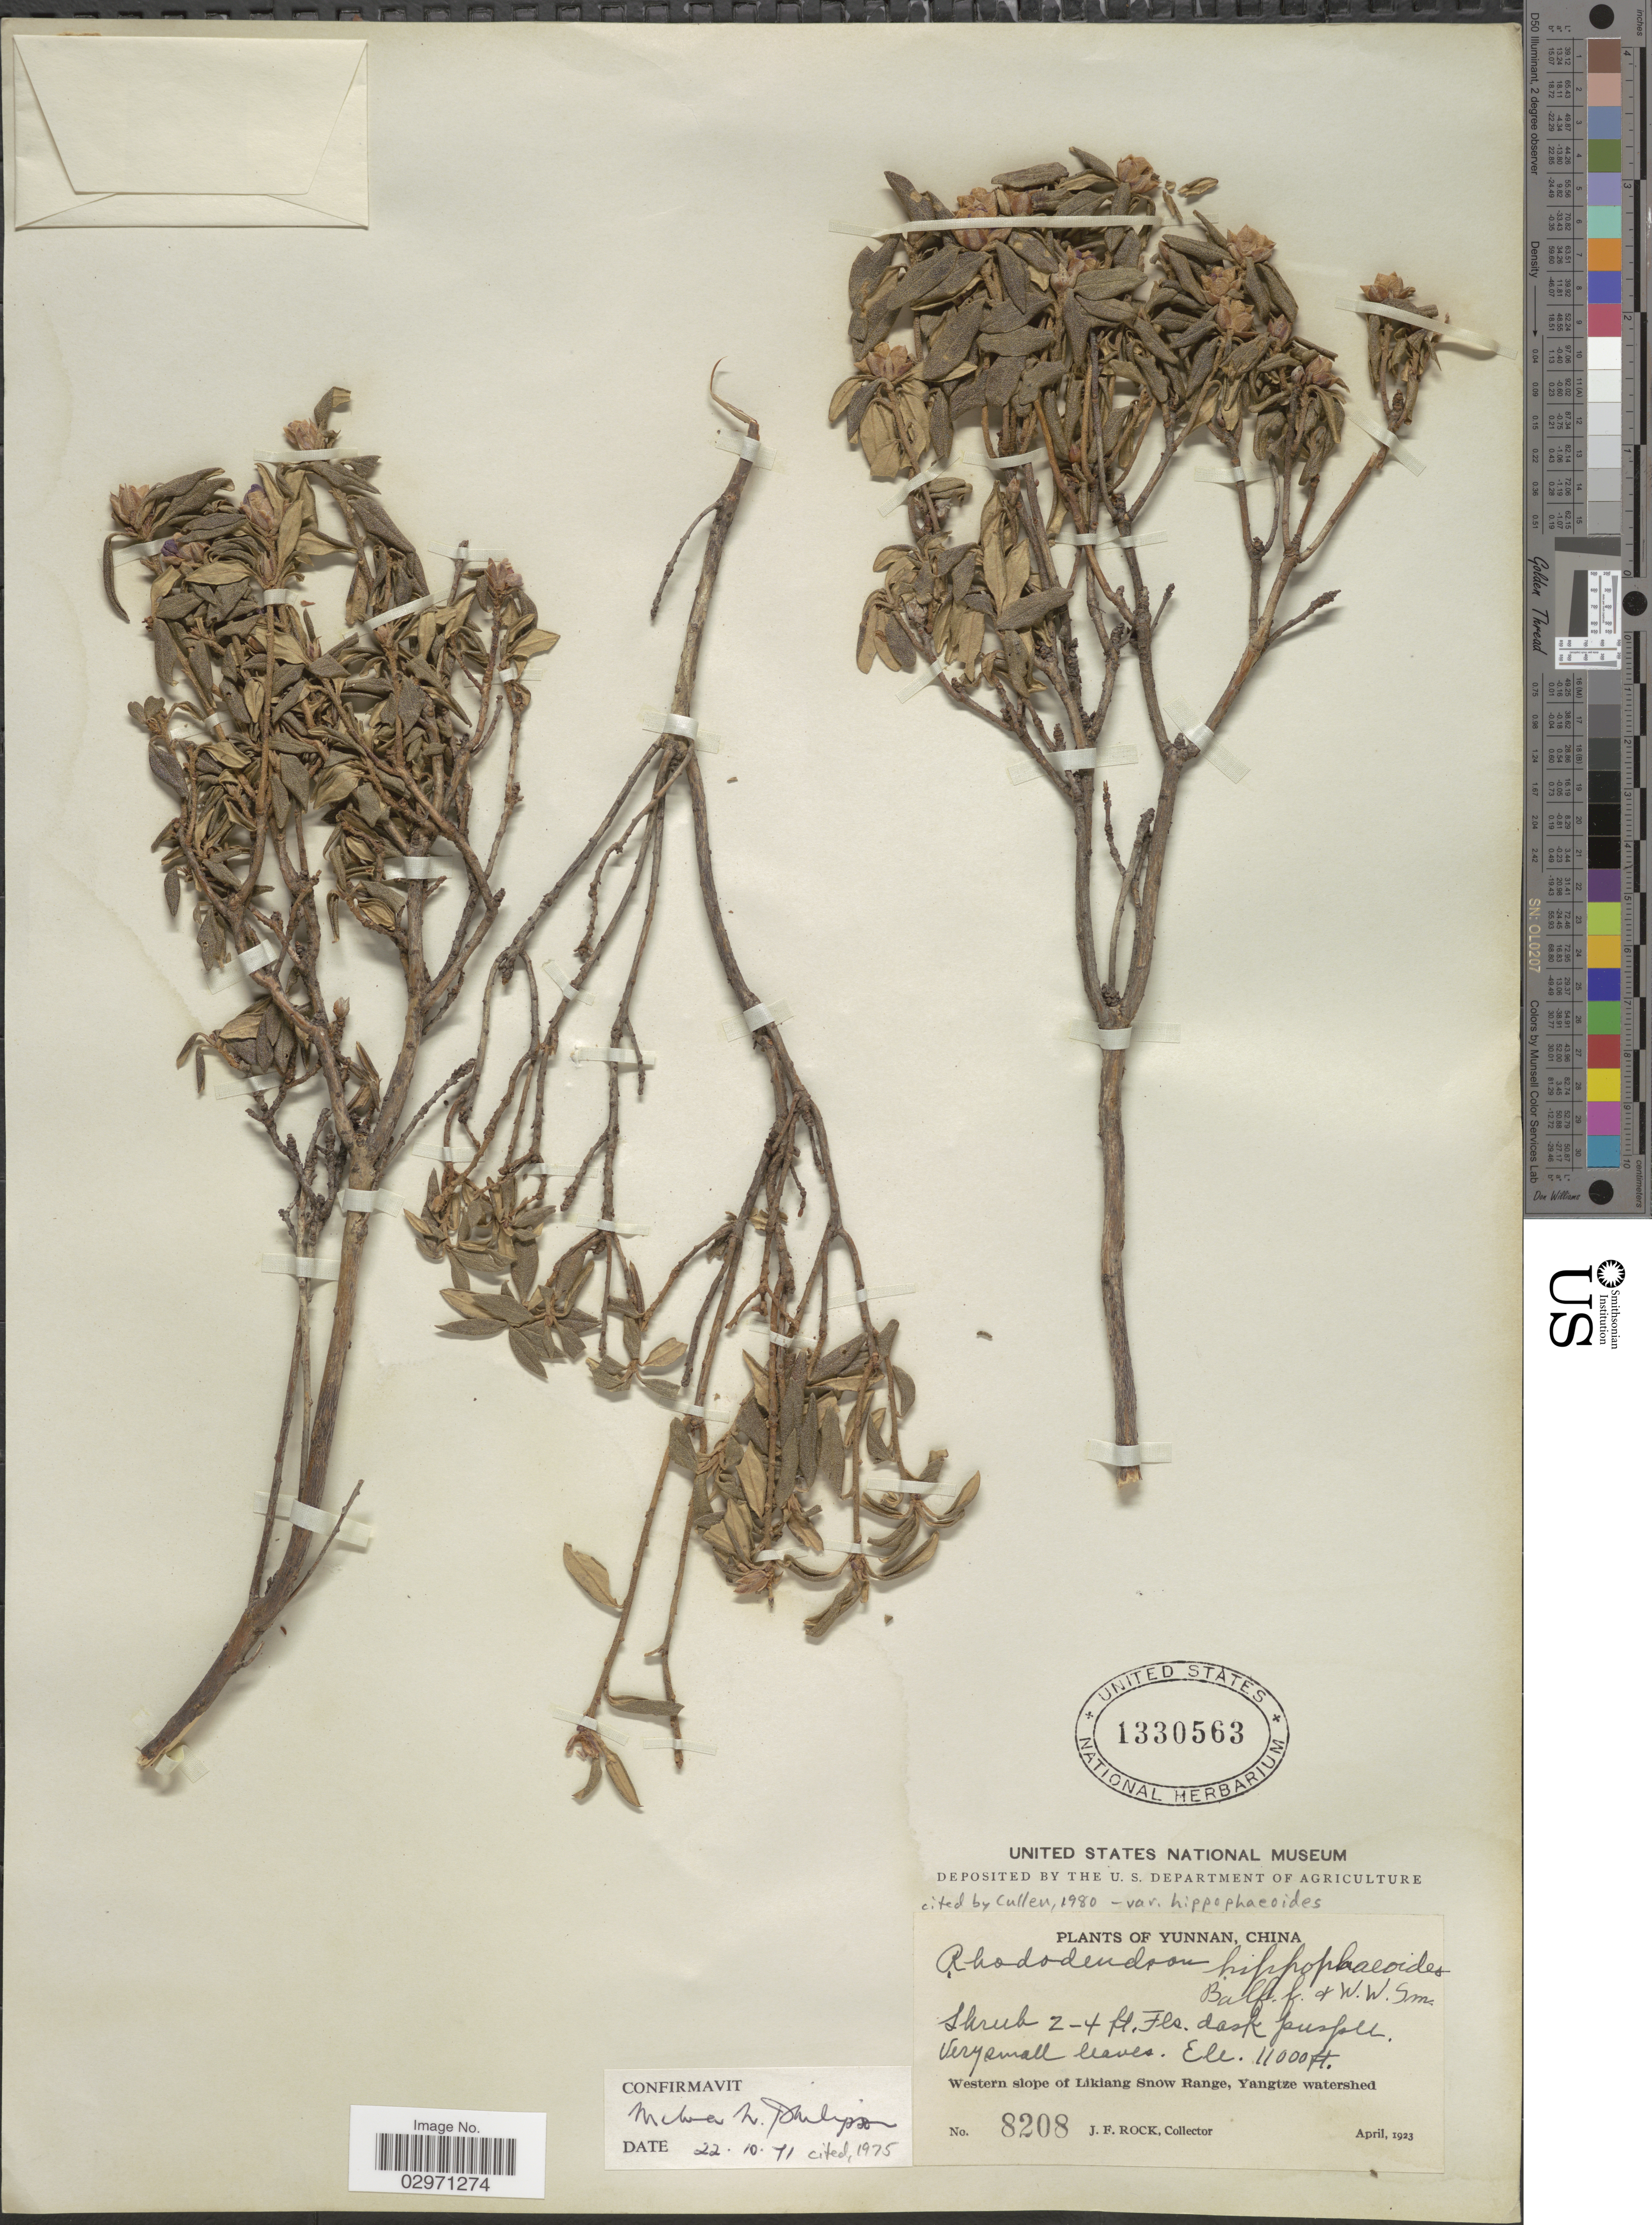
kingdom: Plantae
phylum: Tracheophyta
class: Magnoliopsida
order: Ericales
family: Ericaceae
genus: Rhododendron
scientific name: Rhododendron hippophaeoides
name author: Balf. f. & W.W. Sm.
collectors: J. Rock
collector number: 8208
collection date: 1923-04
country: China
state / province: Yunnan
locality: Western slope of Likiang Snow Range, Yangtze watershed.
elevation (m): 3353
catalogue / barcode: US 1330563